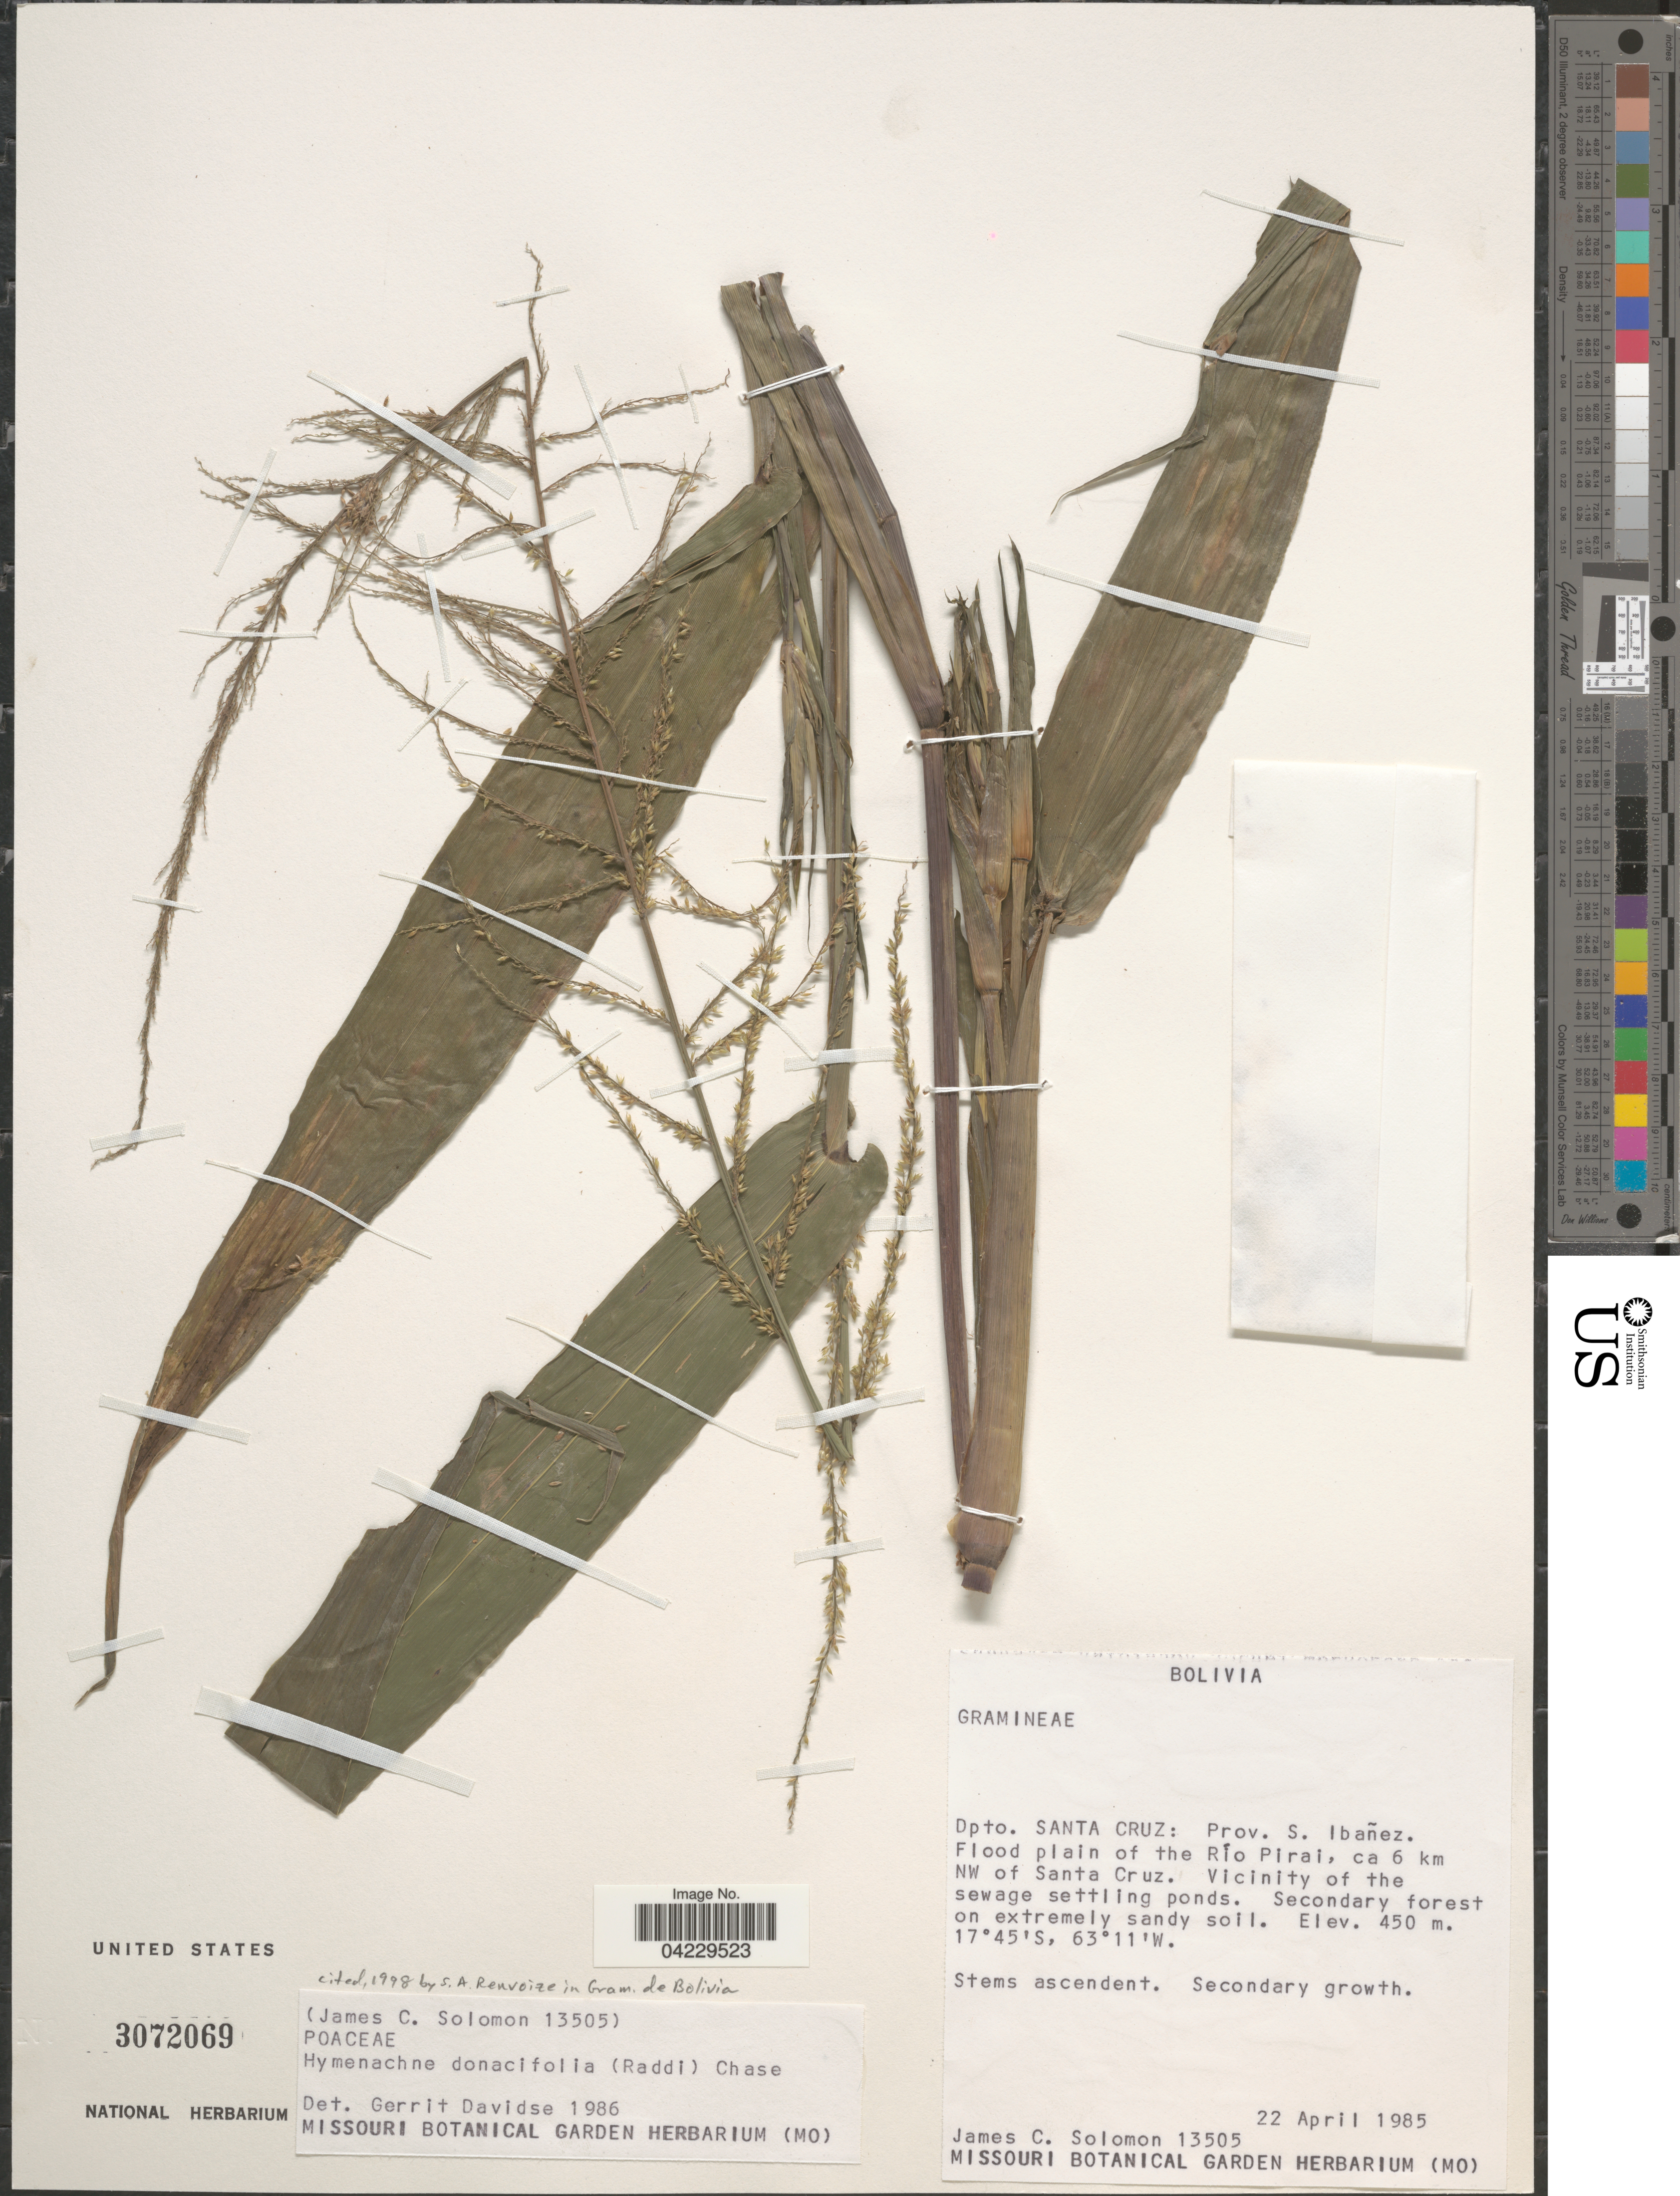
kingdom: Plantae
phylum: Tracheophyta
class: Liliopsida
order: Poales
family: Poaceae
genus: Hymenachne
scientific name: Hymenachne donacifolia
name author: (Raddi) Chase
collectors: J. C. Solomon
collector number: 13505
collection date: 1985-04-22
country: Bolivia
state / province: Santa Cruz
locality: Dpto. Santa Cruz: Prov. S. Ibañez. Flood plain of the Río Pirai, ca 6 km NW of Santa Cruz. Vicinity of the sewage settling ponds.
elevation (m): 450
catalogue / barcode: US 3072069